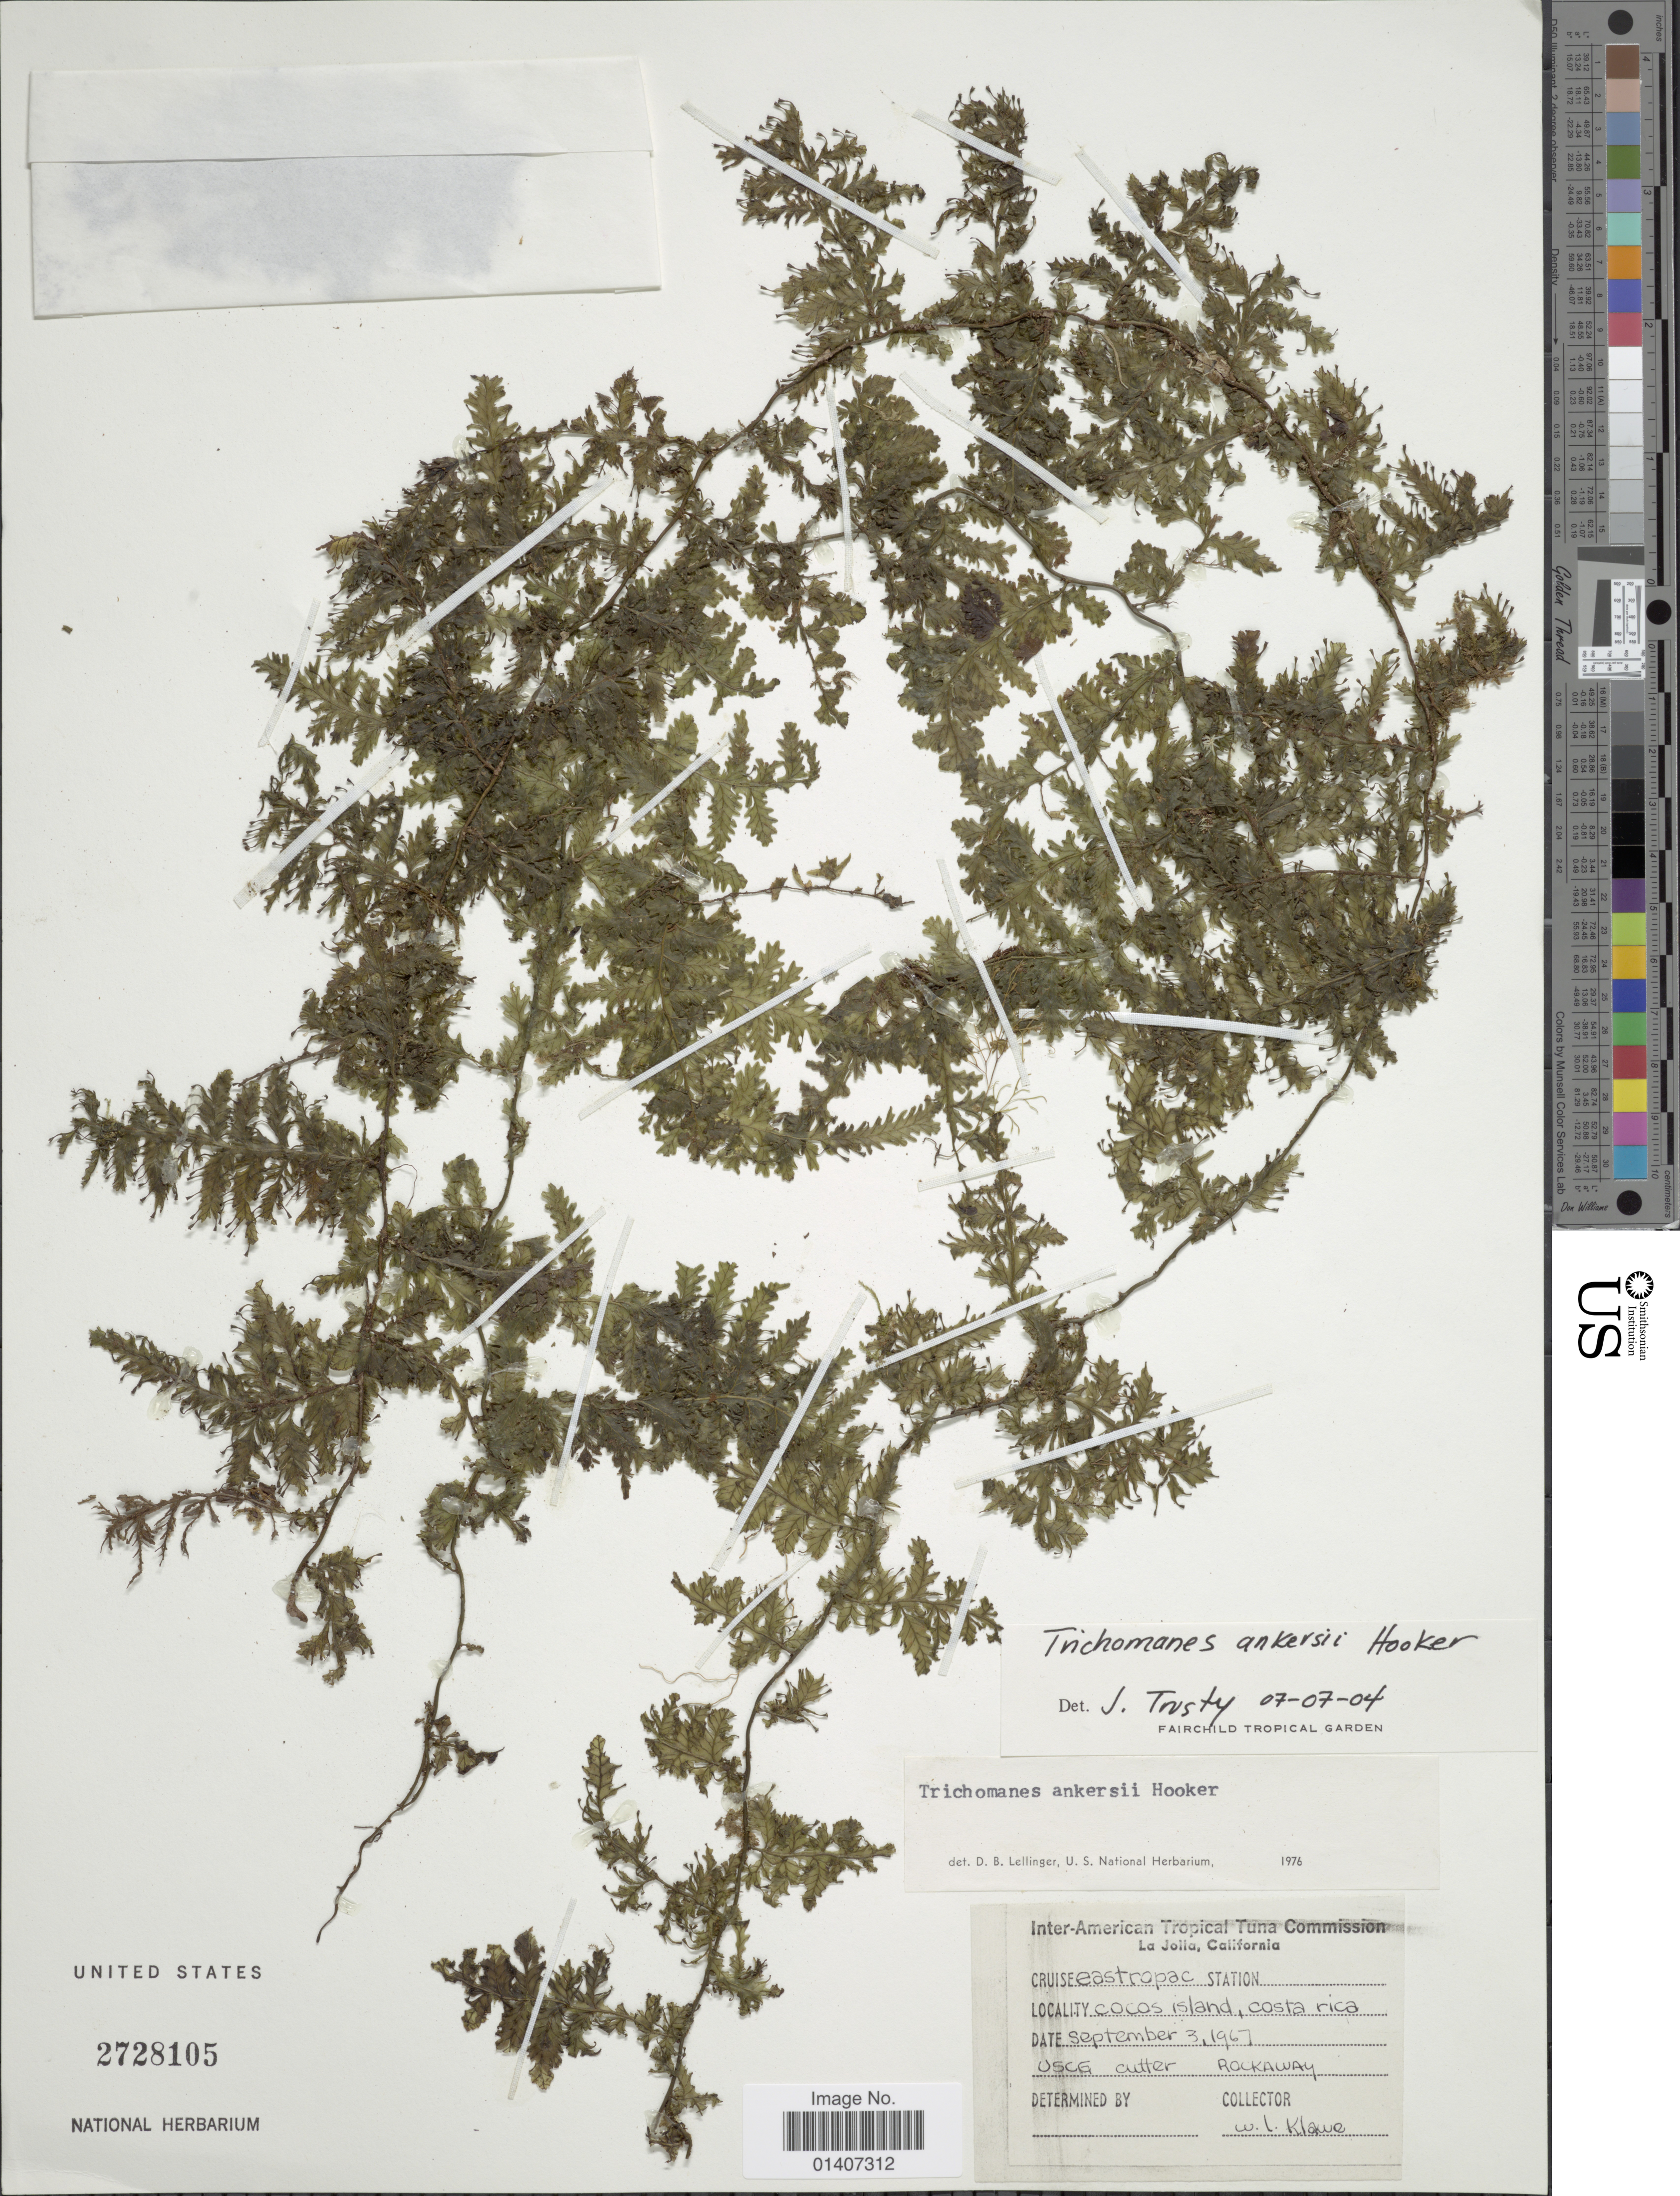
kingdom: Plantae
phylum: Tracheophyta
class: Polypodiopsida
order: Hymenophyllales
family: Hymenophyllaceae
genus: Trichomanes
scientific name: Trichomanes ankersii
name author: C. Parker ex Hook. & Grev.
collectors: W. Klawe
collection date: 1967-09-03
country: Costa Rica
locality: Cocos Island, Costa Rica, USCE cutter Rockaway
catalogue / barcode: US 2728105